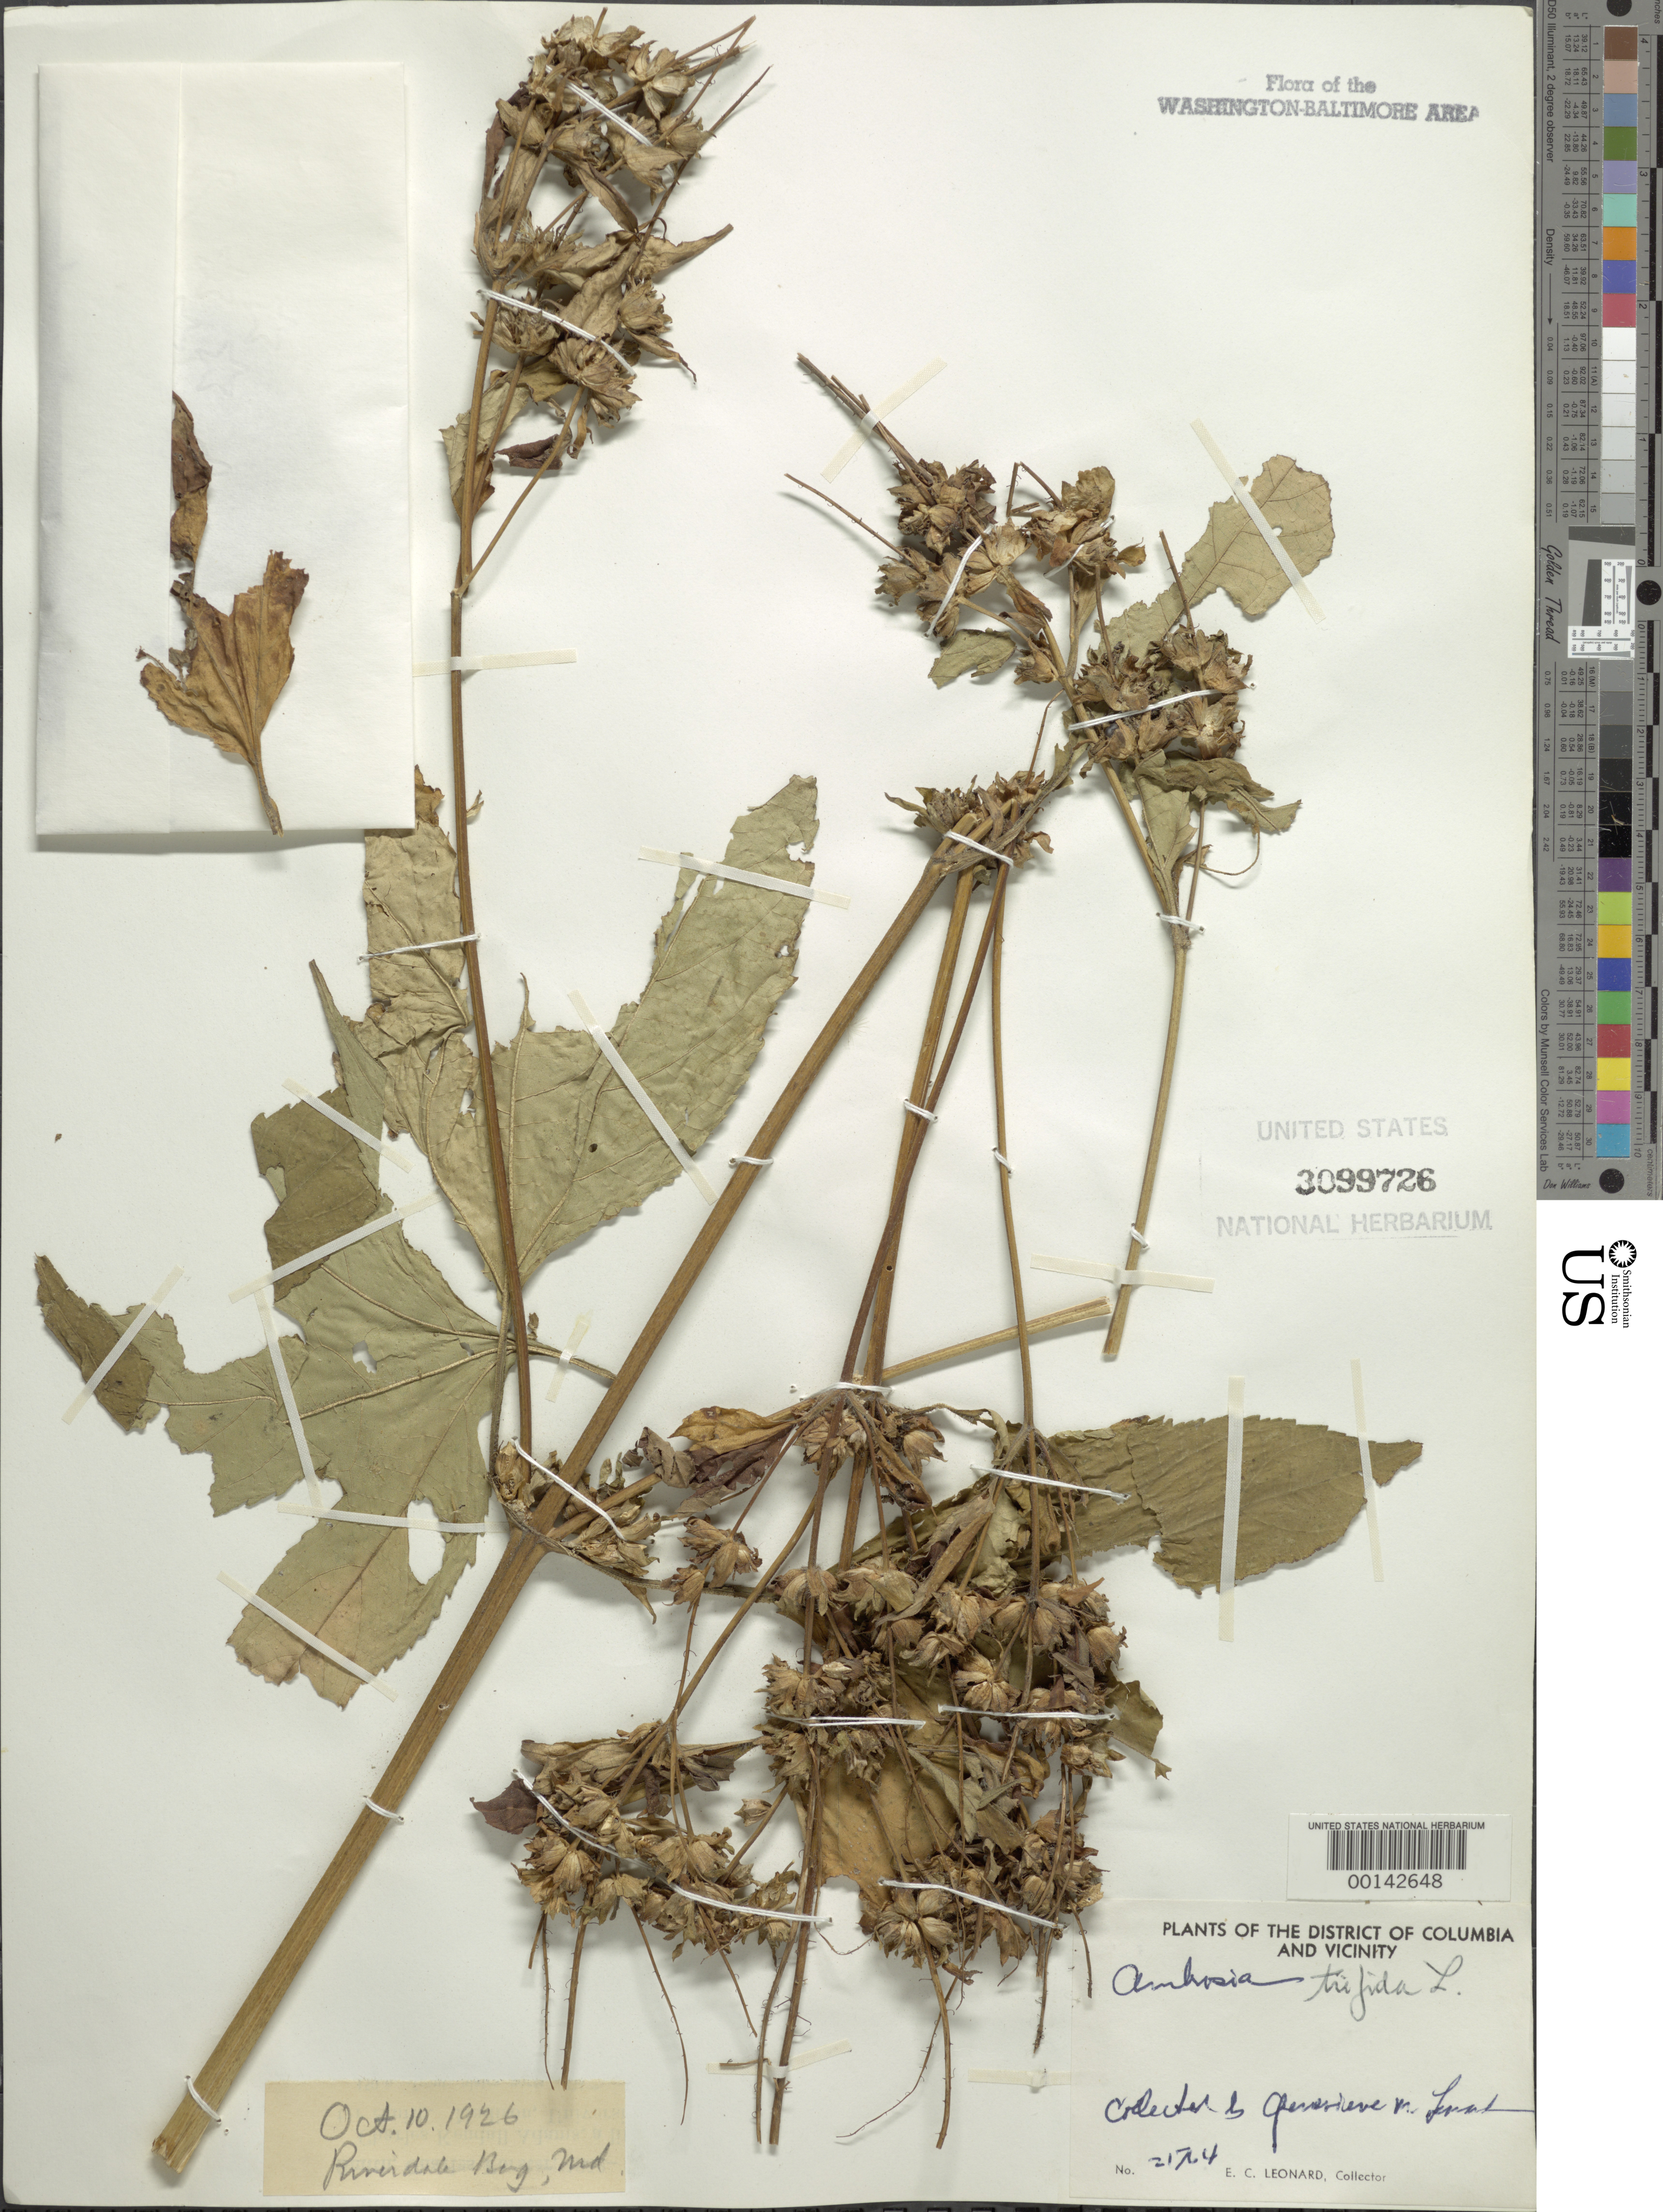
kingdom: Plantae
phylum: Tracheophyta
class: Magnoliopsida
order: Asterales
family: Asteraceae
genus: Ambrosia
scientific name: Ambrosia trifida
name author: L.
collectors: G. M. Leonard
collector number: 21764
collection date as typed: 10 Oct 1926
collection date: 1926-10-10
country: United States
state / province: Maryland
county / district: Prince George's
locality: riverside Bog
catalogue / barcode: US 3099726